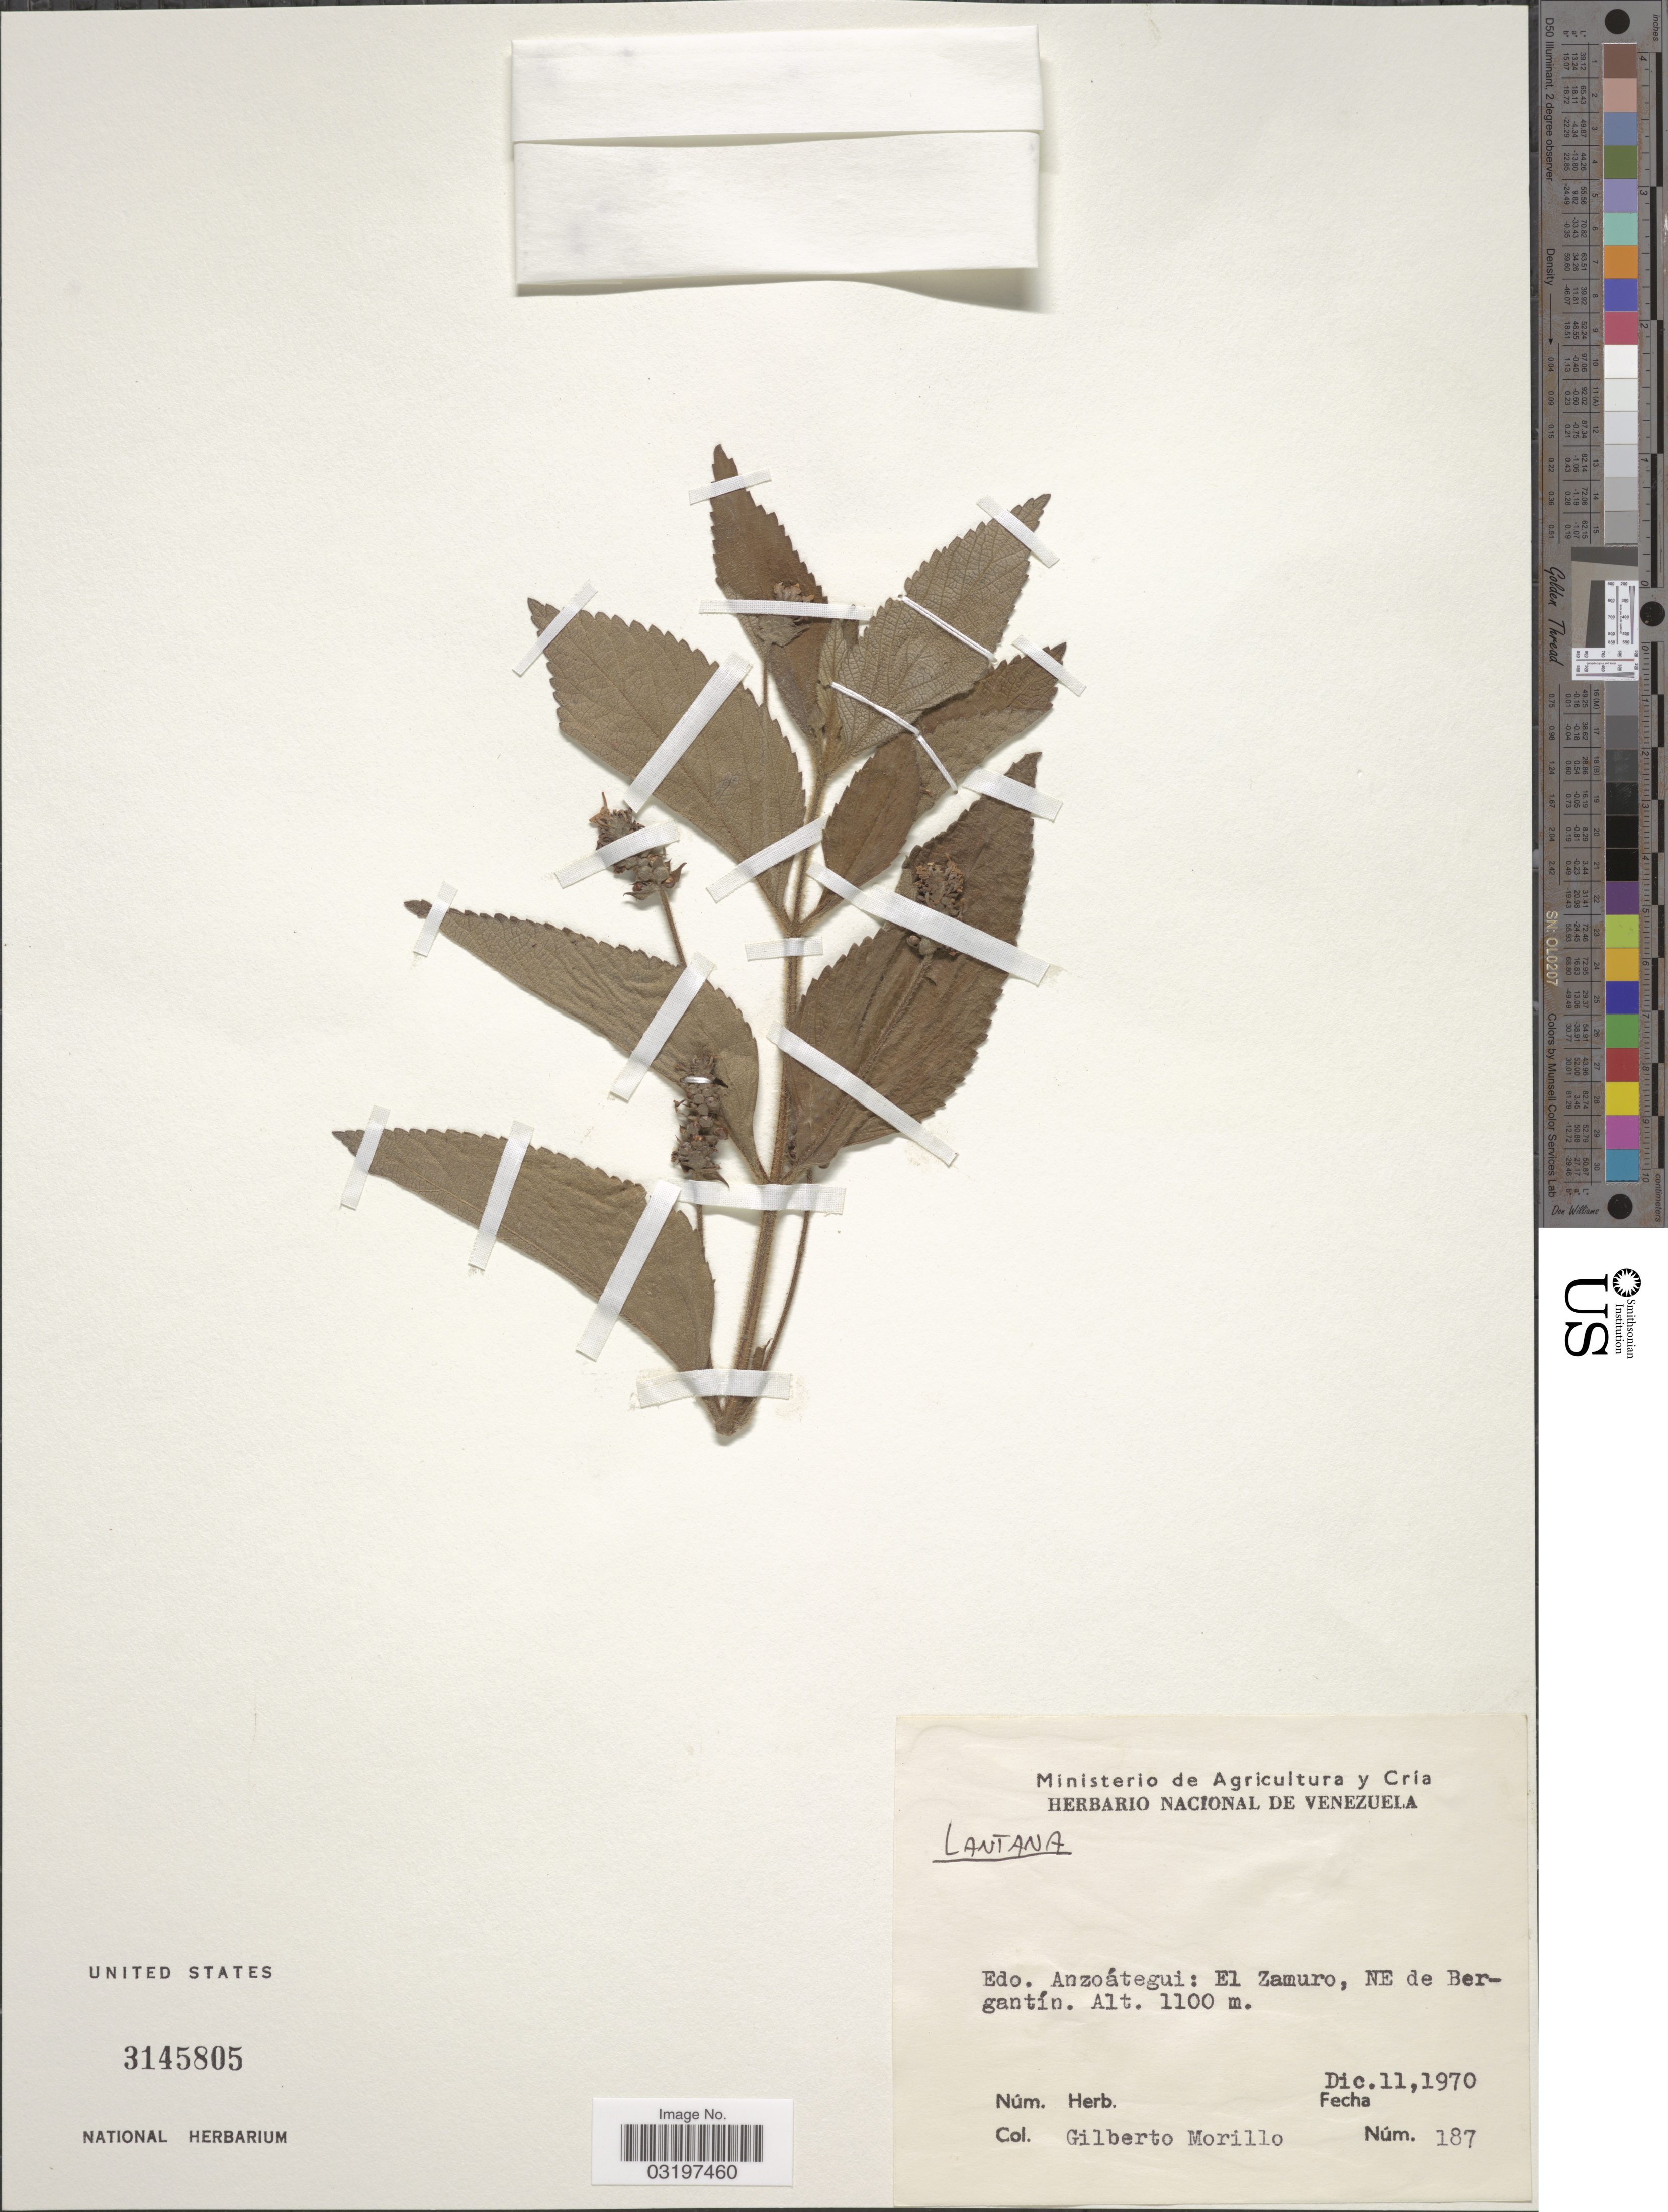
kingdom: Plantae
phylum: Tracheophyta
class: Magnoliopsida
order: Lamiales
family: Verbenaceae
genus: Lantana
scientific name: Lantana sp.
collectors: G. N. Morillo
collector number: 187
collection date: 1970-12-11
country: Venezuela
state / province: Anzoategui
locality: El Zamuro, NE de Bergantín.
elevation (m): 1100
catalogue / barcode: US 3145805